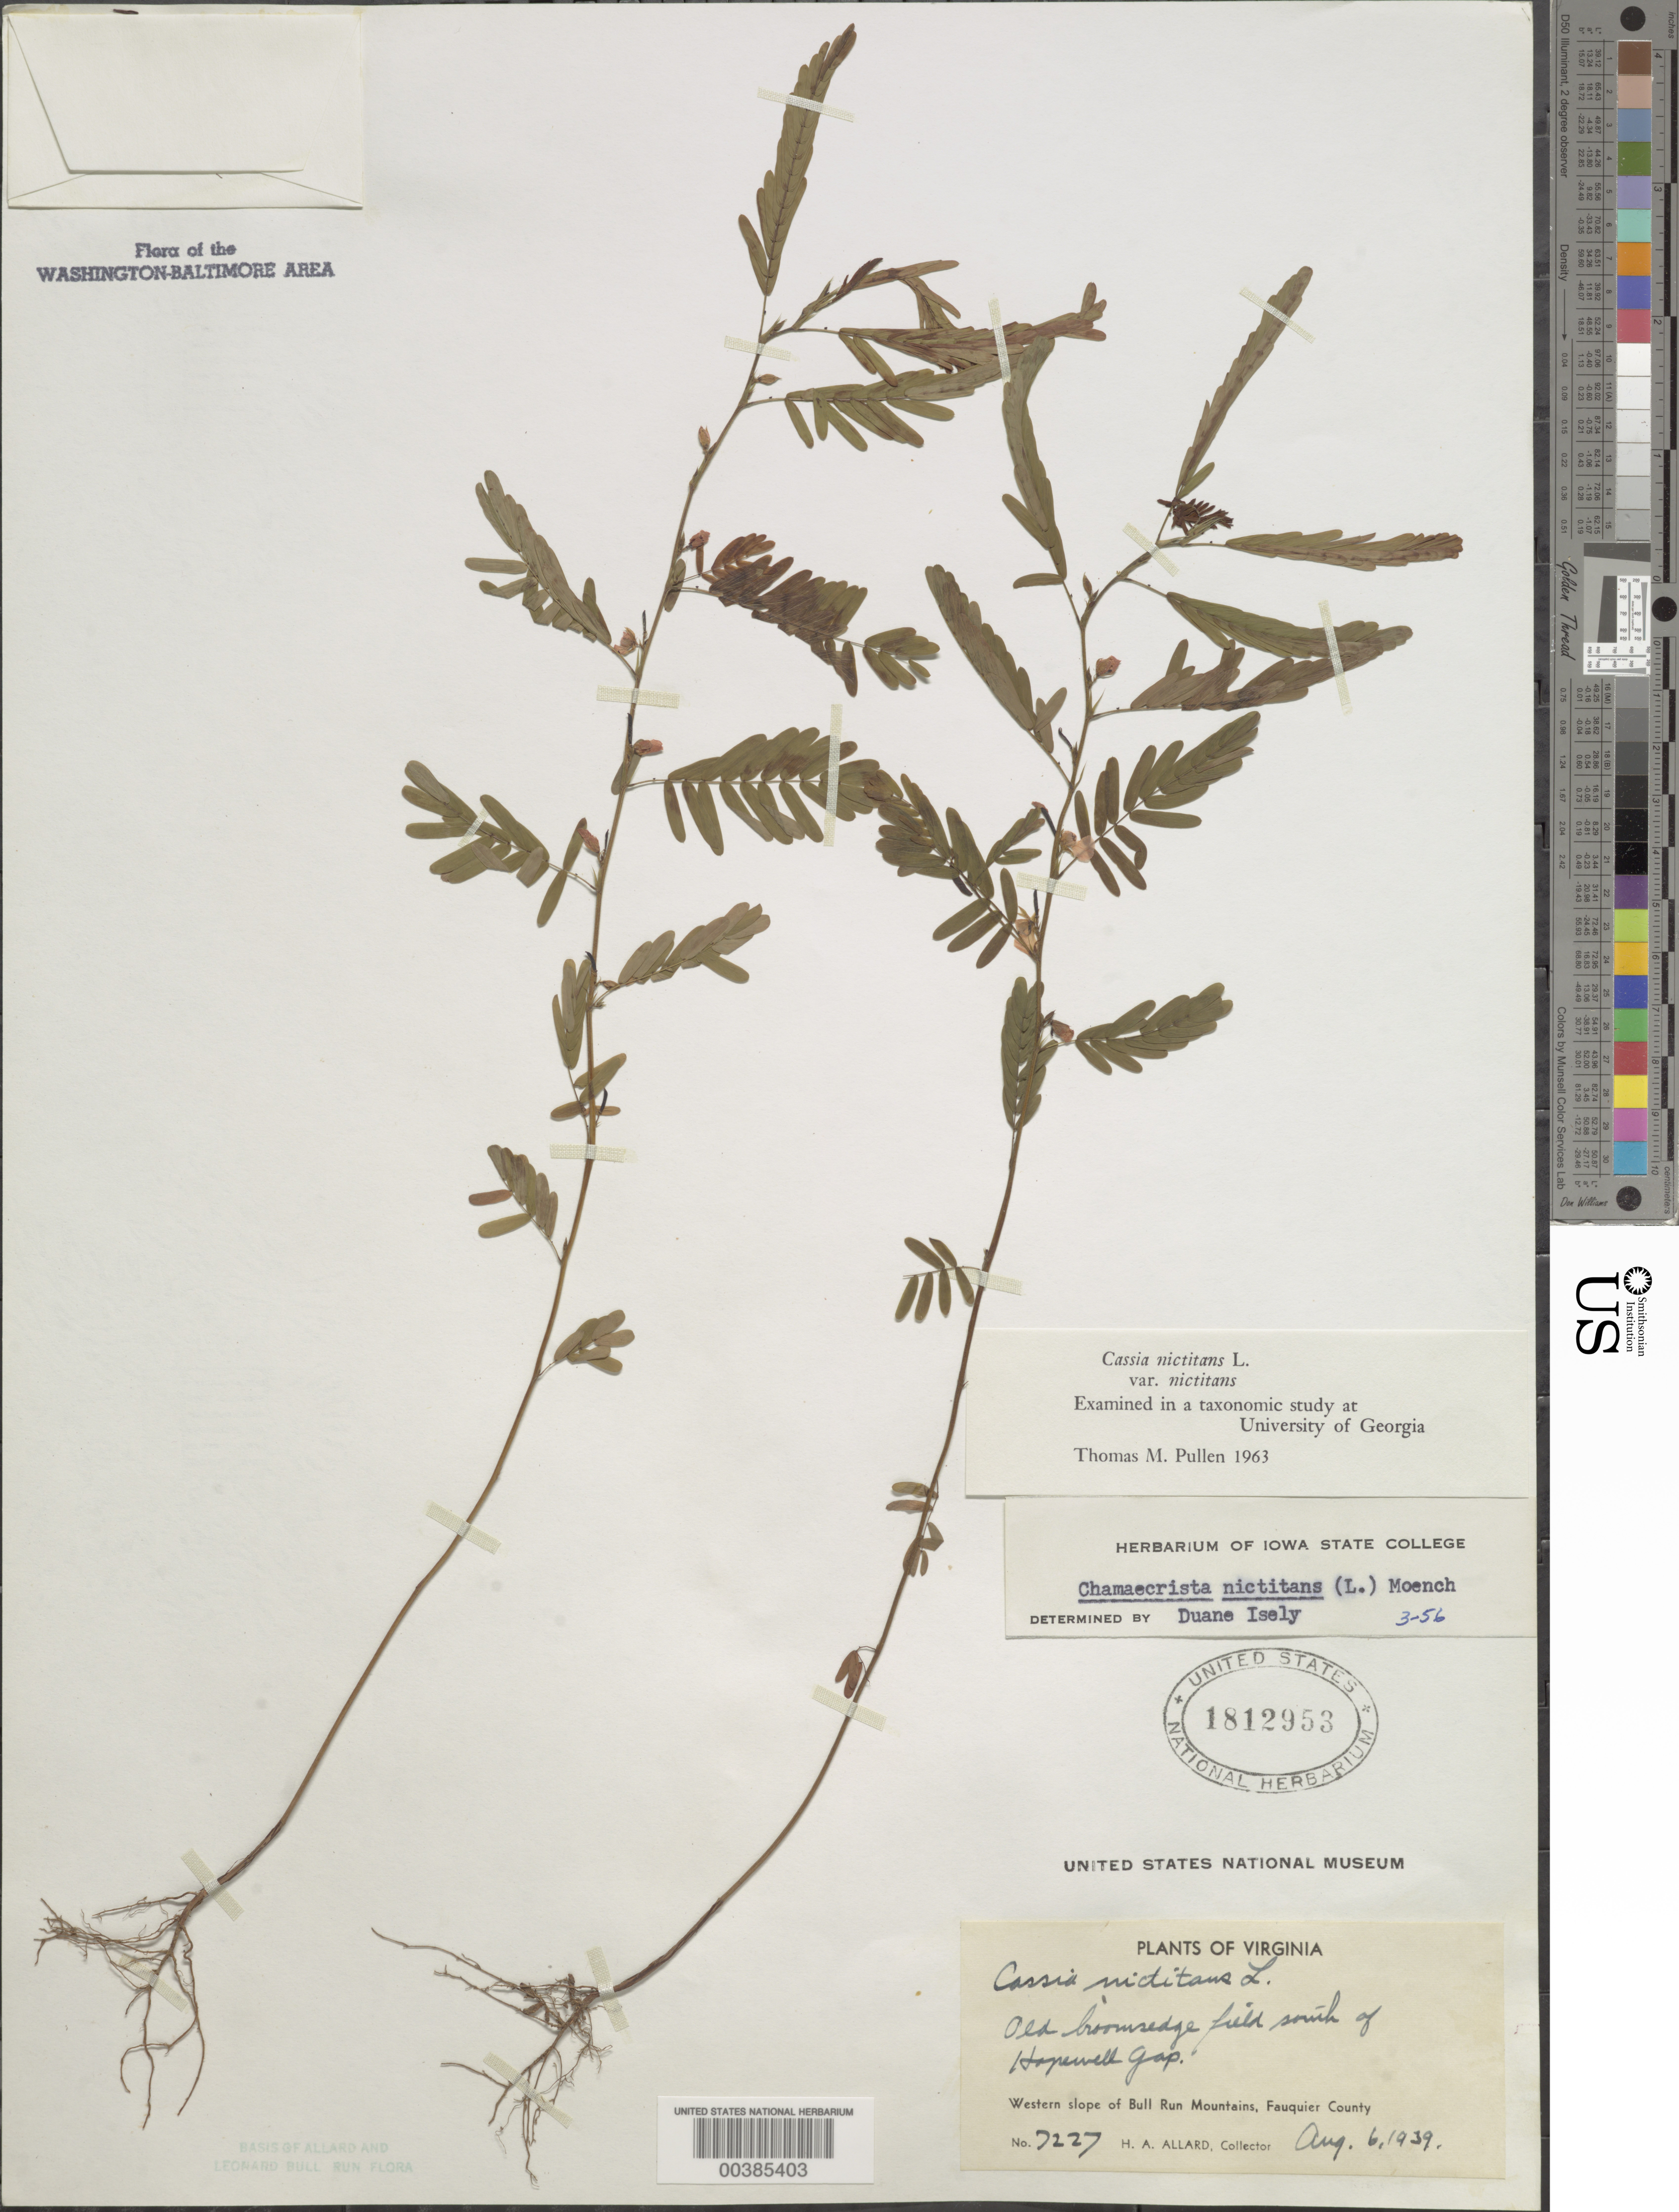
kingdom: Plantae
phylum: Tracheophyta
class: Magnoliopsida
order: Fabales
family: Fabaceae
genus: Chamaecrista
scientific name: Chamaecrista nictitans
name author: (L.) Moench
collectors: H. A. Allard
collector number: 7227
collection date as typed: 06 Aug 1939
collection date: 1939-08-06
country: United States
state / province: Virginia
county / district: Fauquier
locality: South of Hopewell Gap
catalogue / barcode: US 1812953